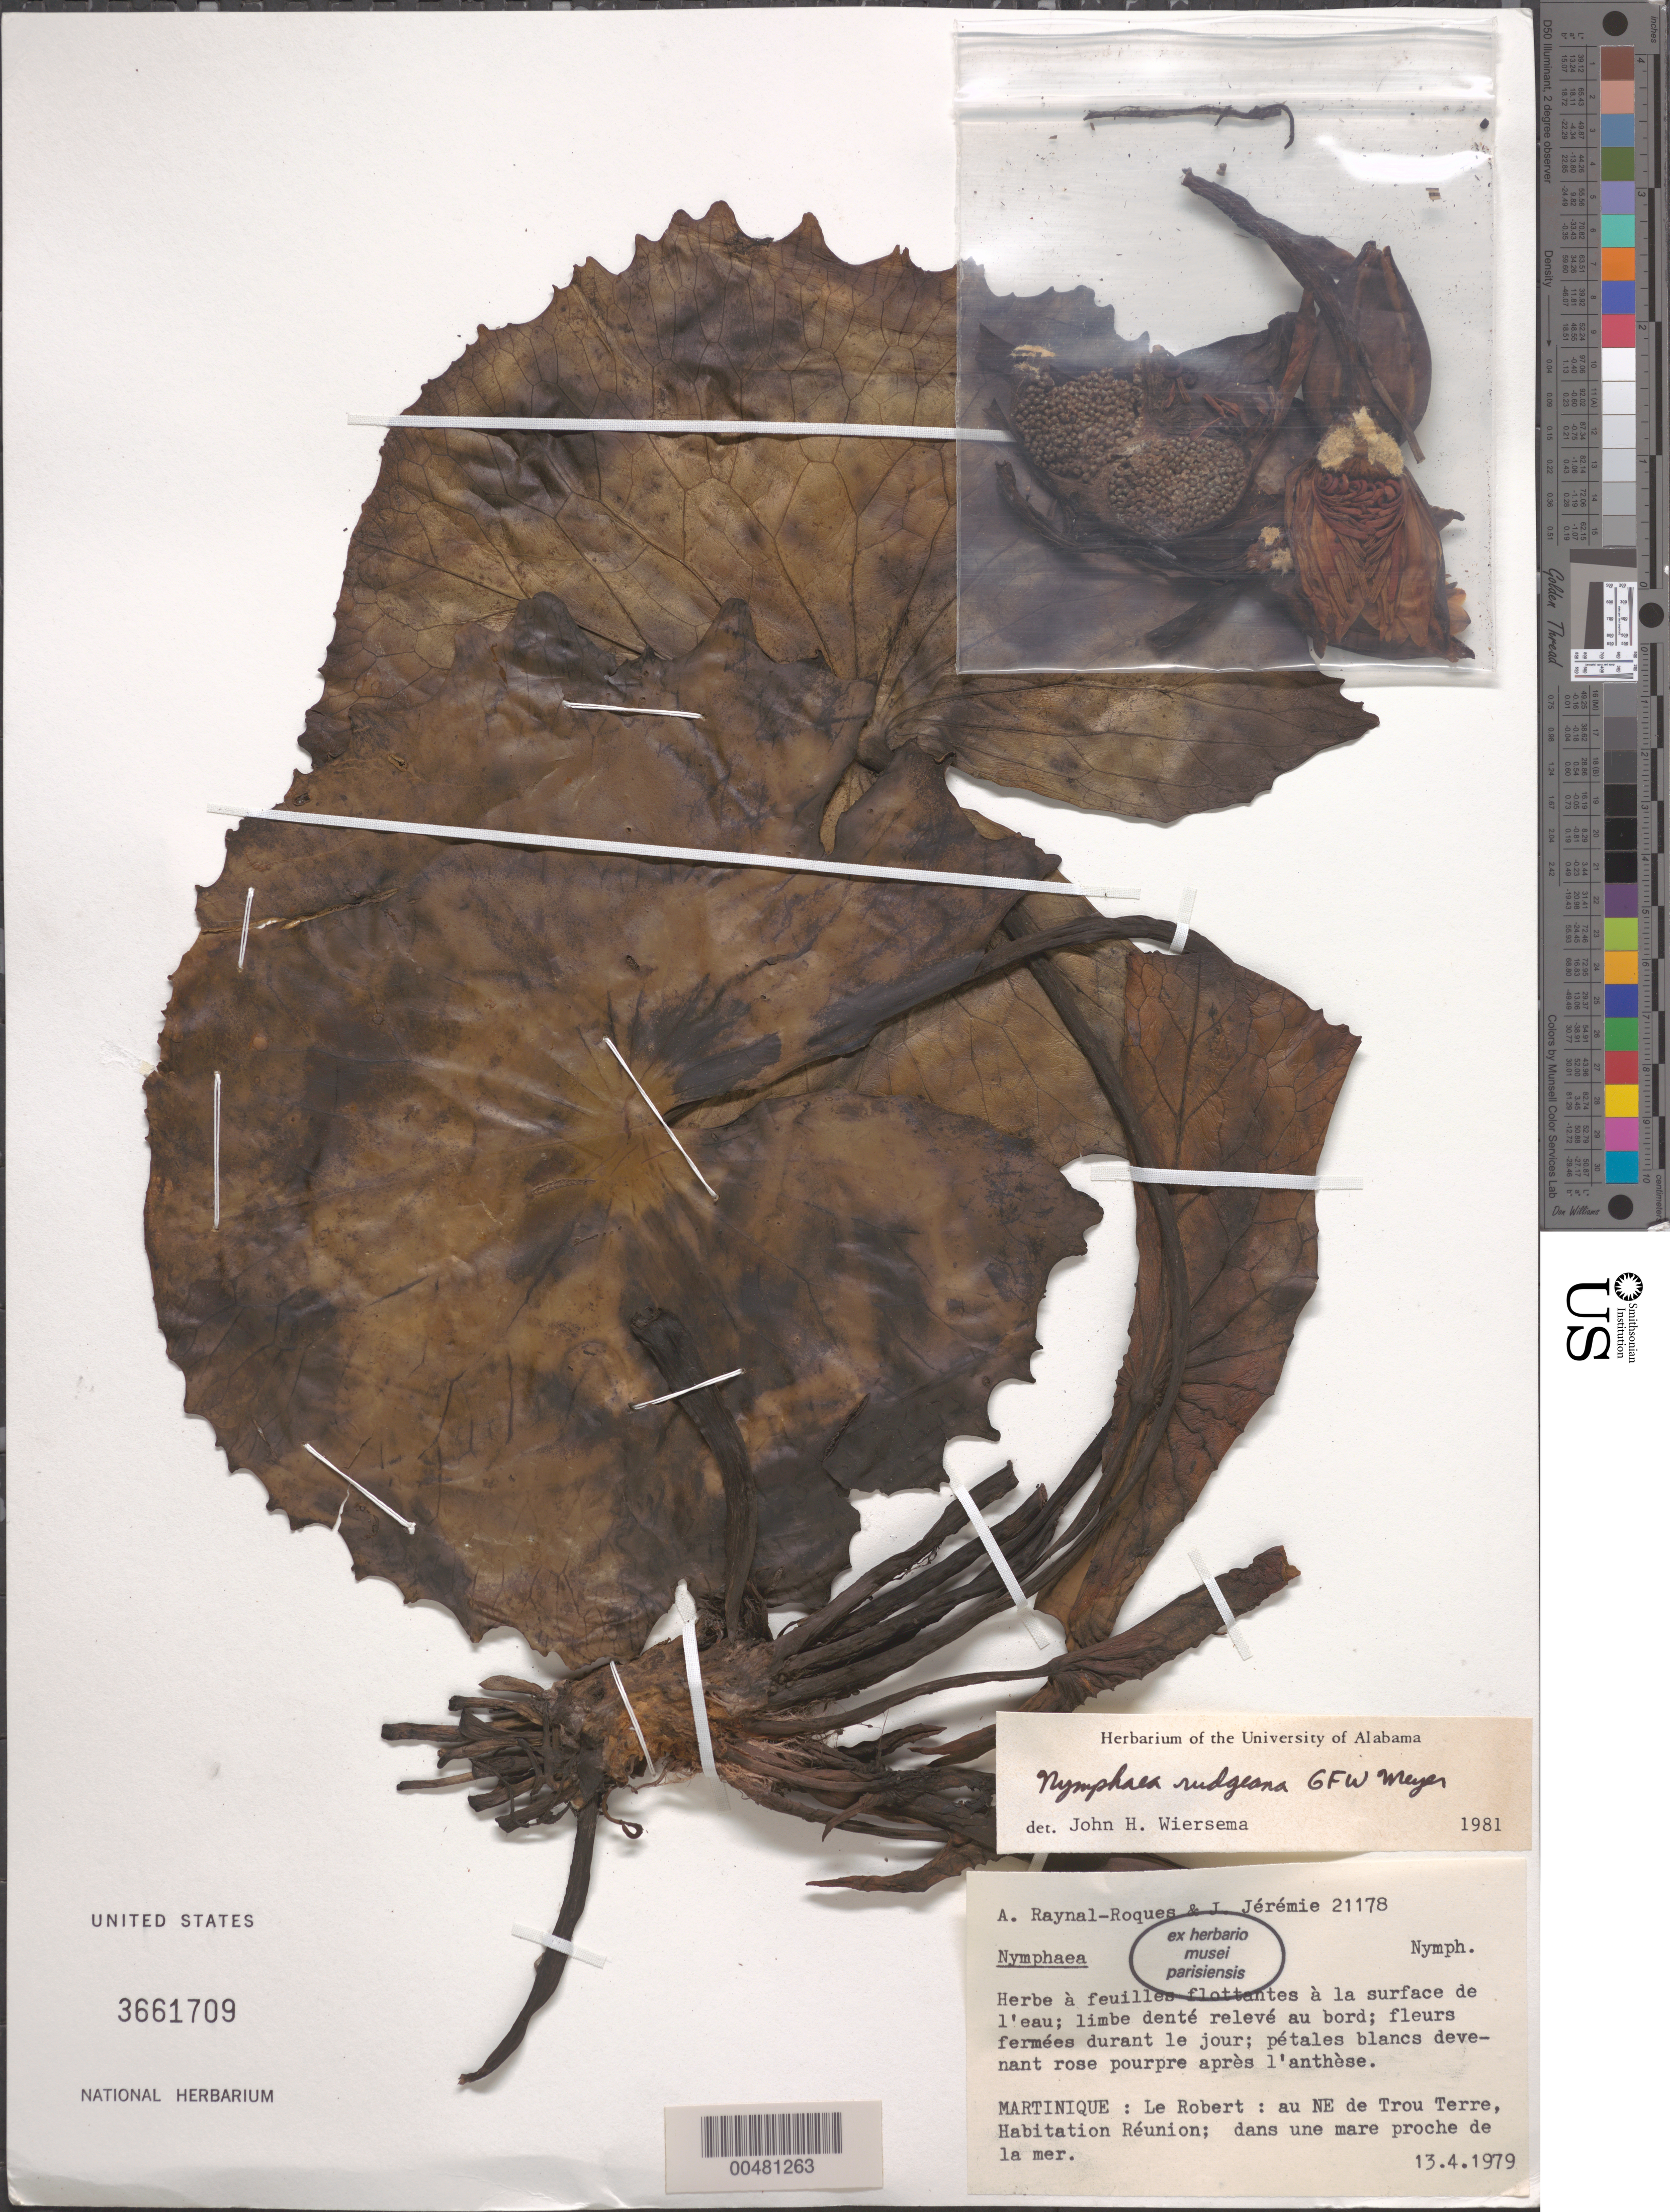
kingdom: Plantae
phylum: Tracheophyta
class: Magnoliopsida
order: Nymphaeales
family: Nymphaeaceae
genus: Nymphaea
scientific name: Nymphaea rudgeana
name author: G. Mey.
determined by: Wiersema, John H.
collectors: A. M. Raynal & J. Jérémie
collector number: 21178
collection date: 1979-04-13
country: Martinique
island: Trou Terre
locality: Le Robert, au NE de Trou Terre, Habitation Réunion.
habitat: Dans une mare proche de la mer.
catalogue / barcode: US 3661709